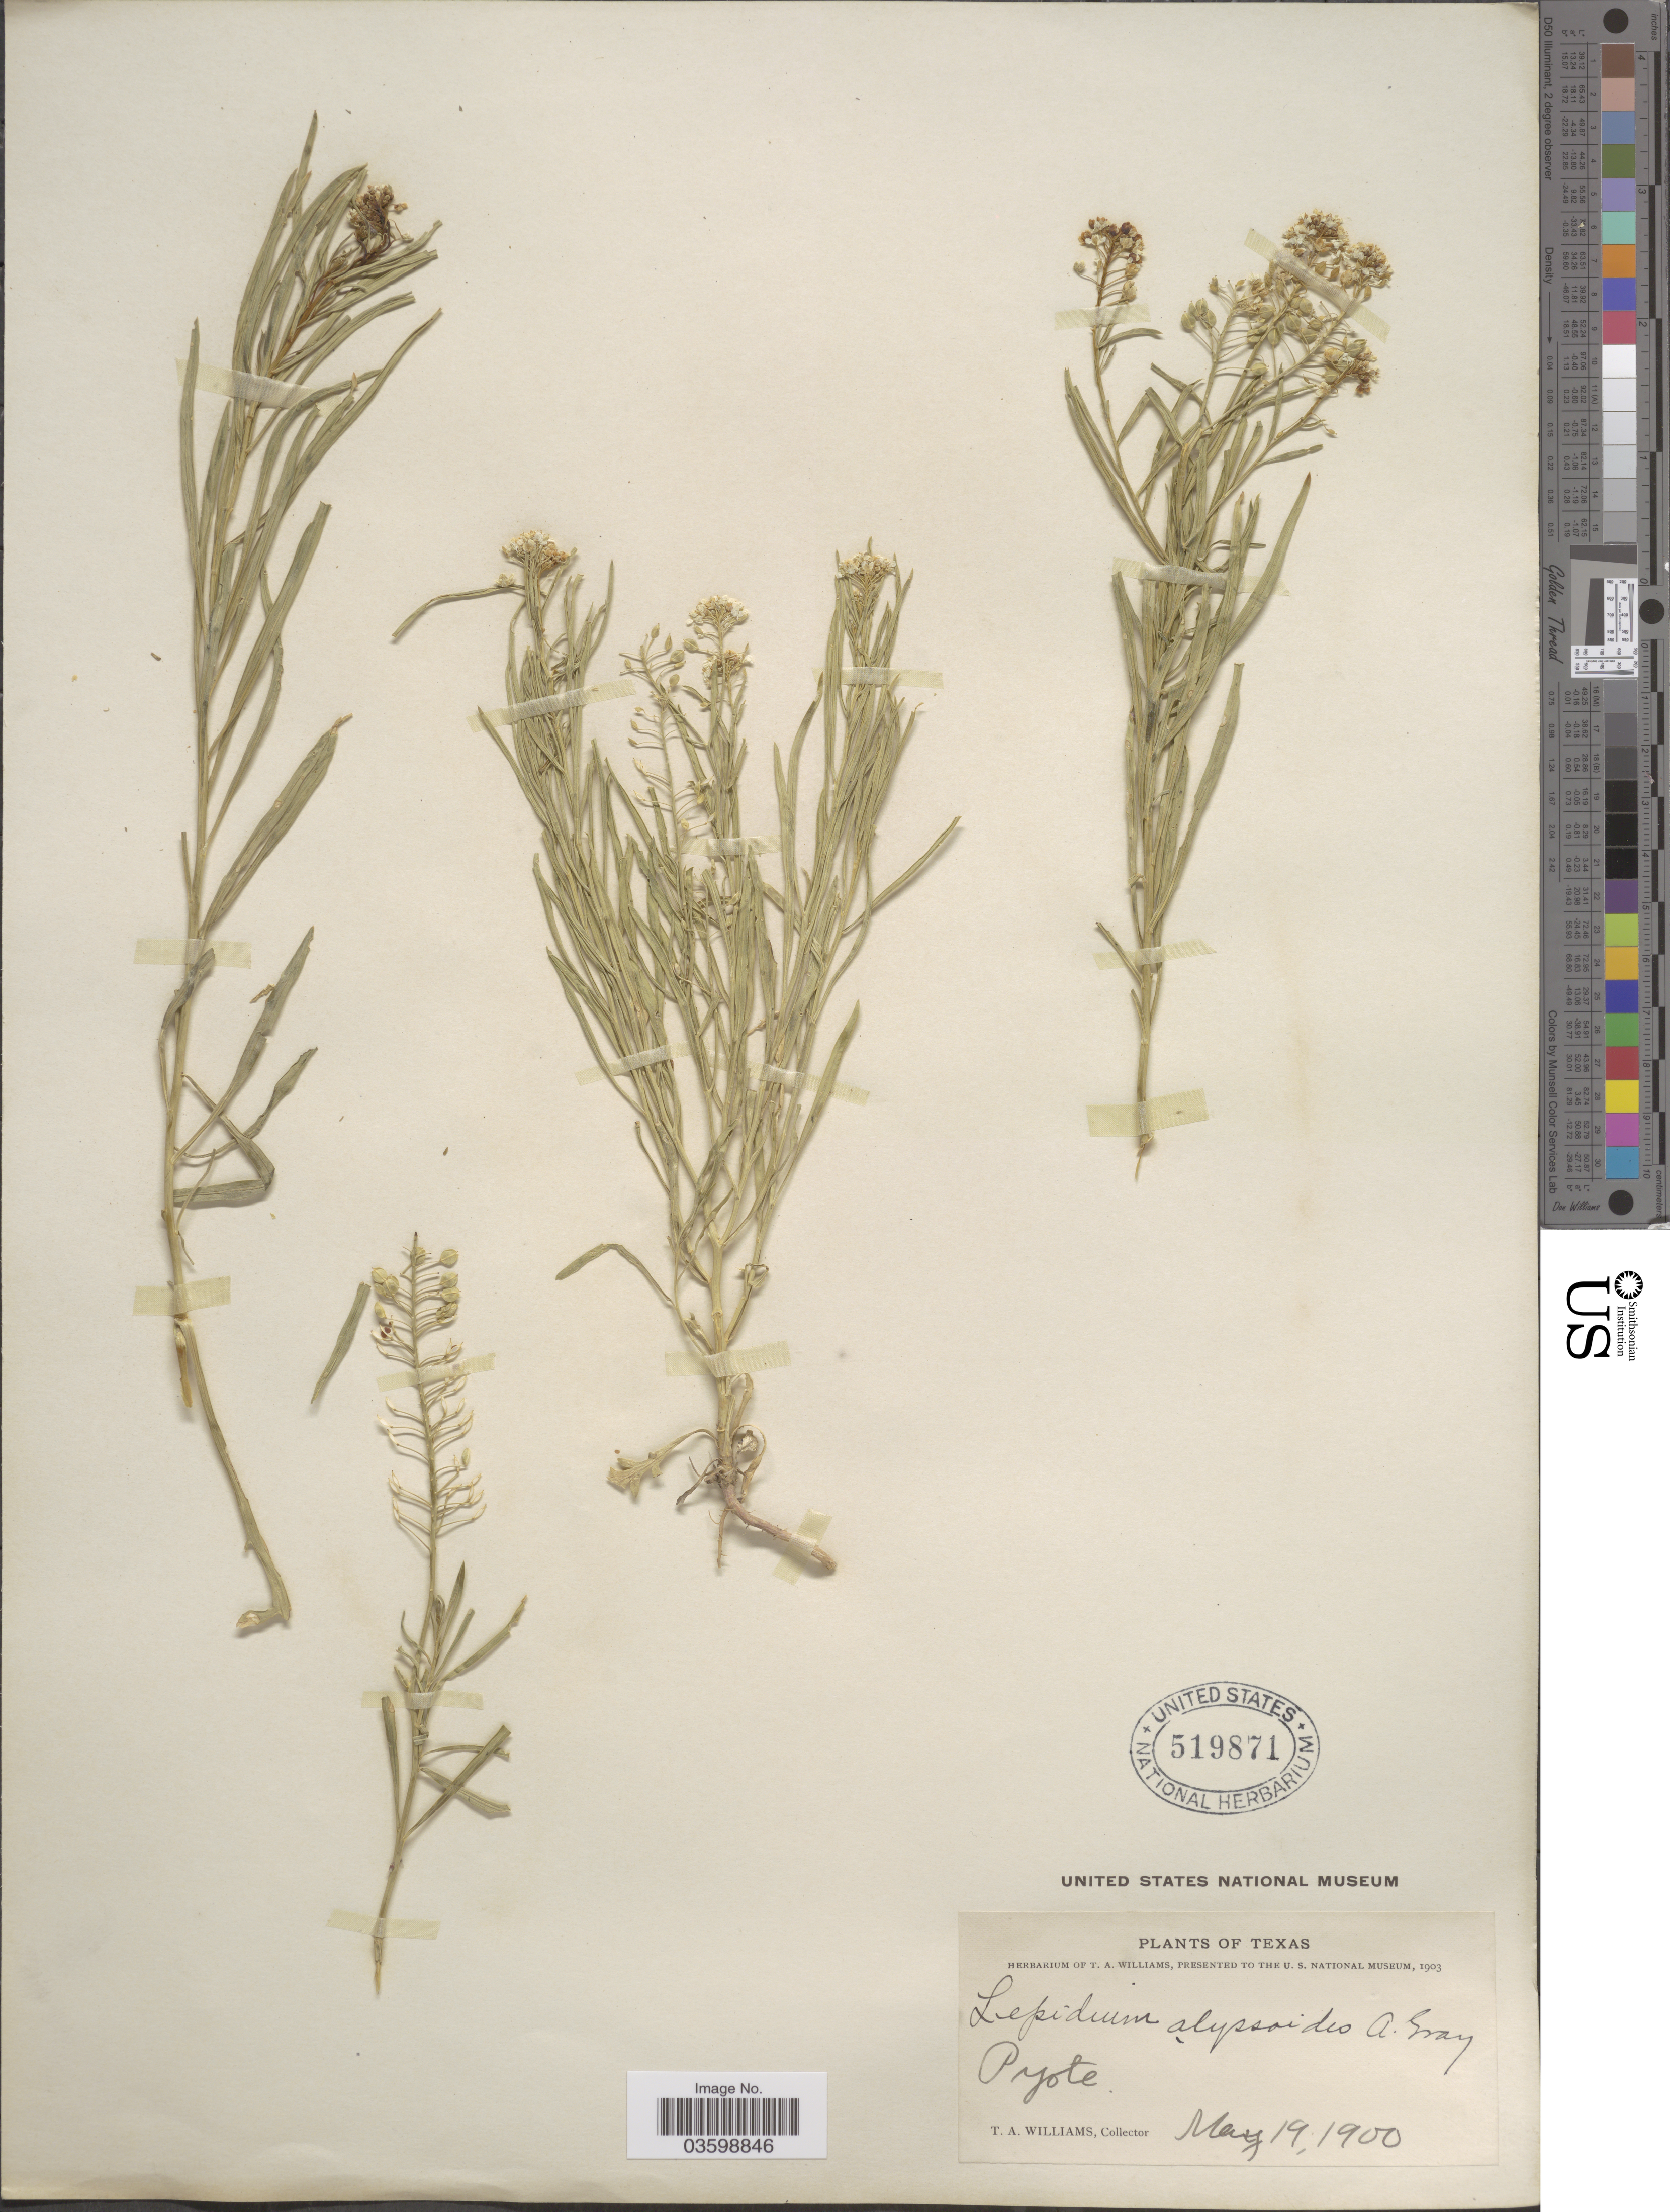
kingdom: Plantae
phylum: Tracheophyta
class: Magnoliopsida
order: Brassicales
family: Brassicaceae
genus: Lepidium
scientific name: Lepidium montanum var. alyssoides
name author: (A. Gray) M.E. Jones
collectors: T. Williams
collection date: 1900-05-19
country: United States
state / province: Texas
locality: Pyote.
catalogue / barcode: US 519871